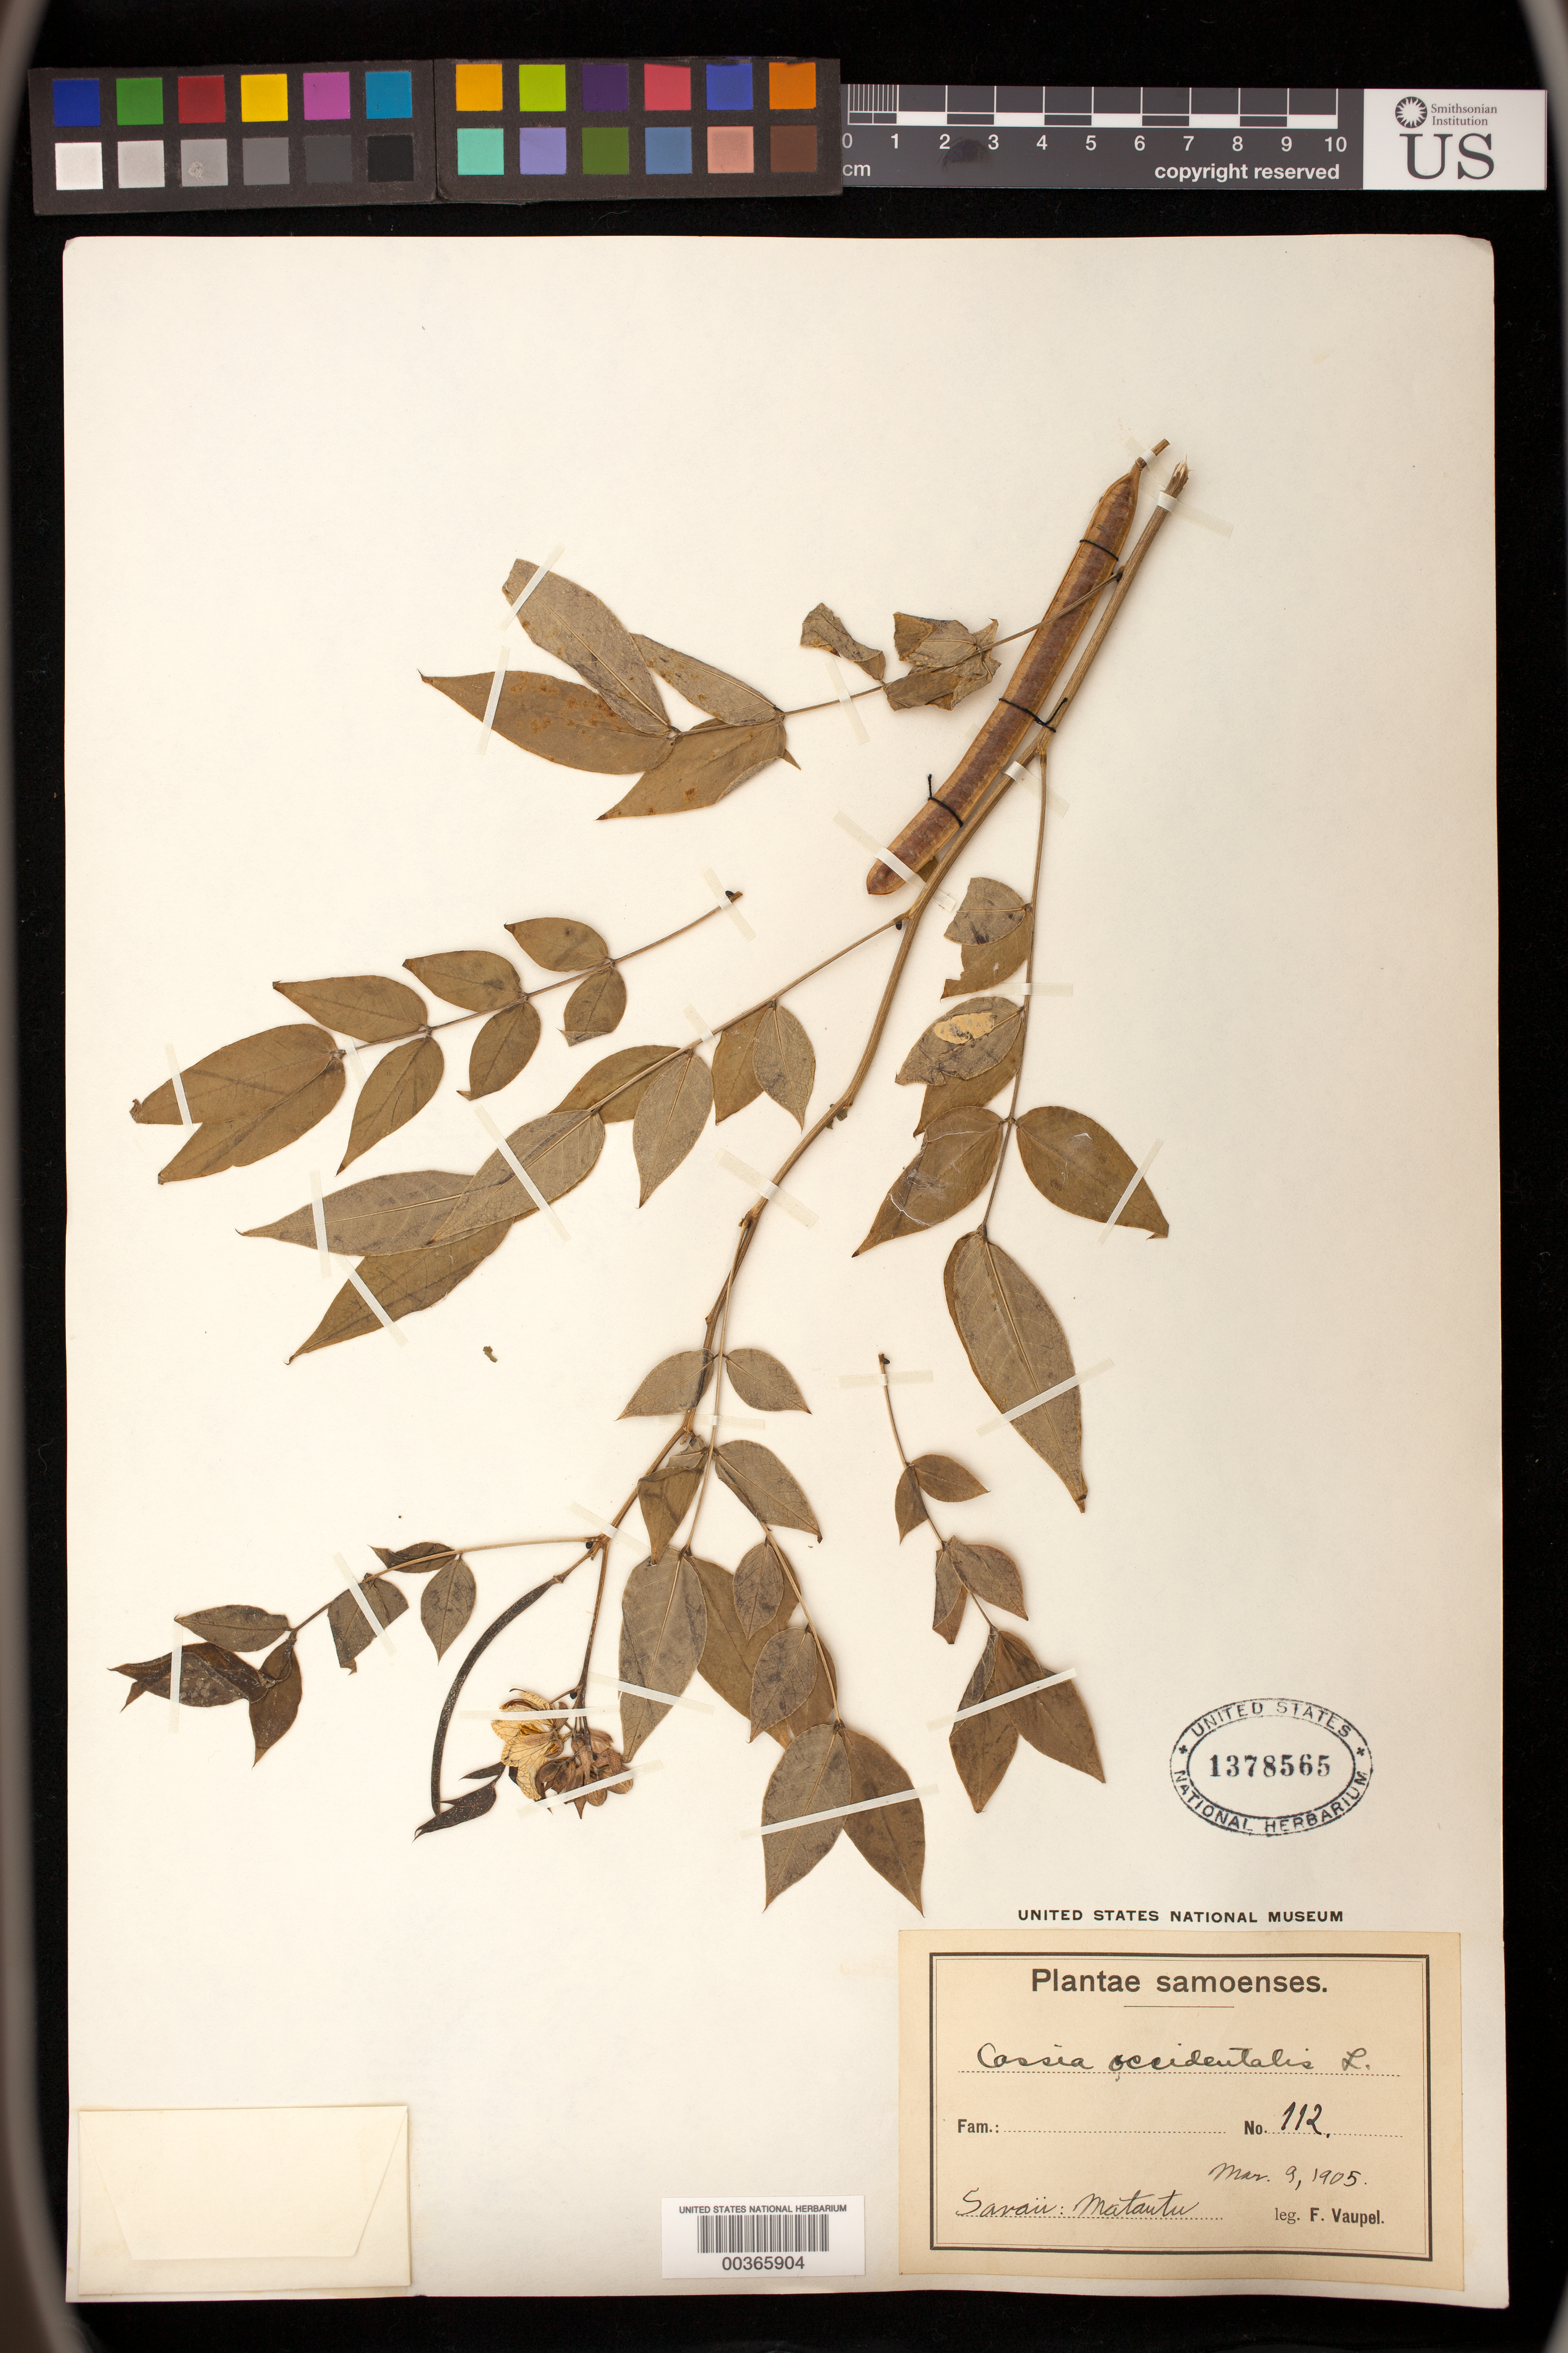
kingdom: Plantae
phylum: Tracheophyta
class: Magnoliopsida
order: Fabales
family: Fabaceae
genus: Senna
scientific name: Senna occidentalis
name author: (L.) Link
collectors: F. Vaupel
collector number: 112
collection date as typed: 09 Mar 1905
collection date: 1905-03-09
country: Samoa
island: Savai'i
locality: Matautu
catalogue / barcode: US 1378565